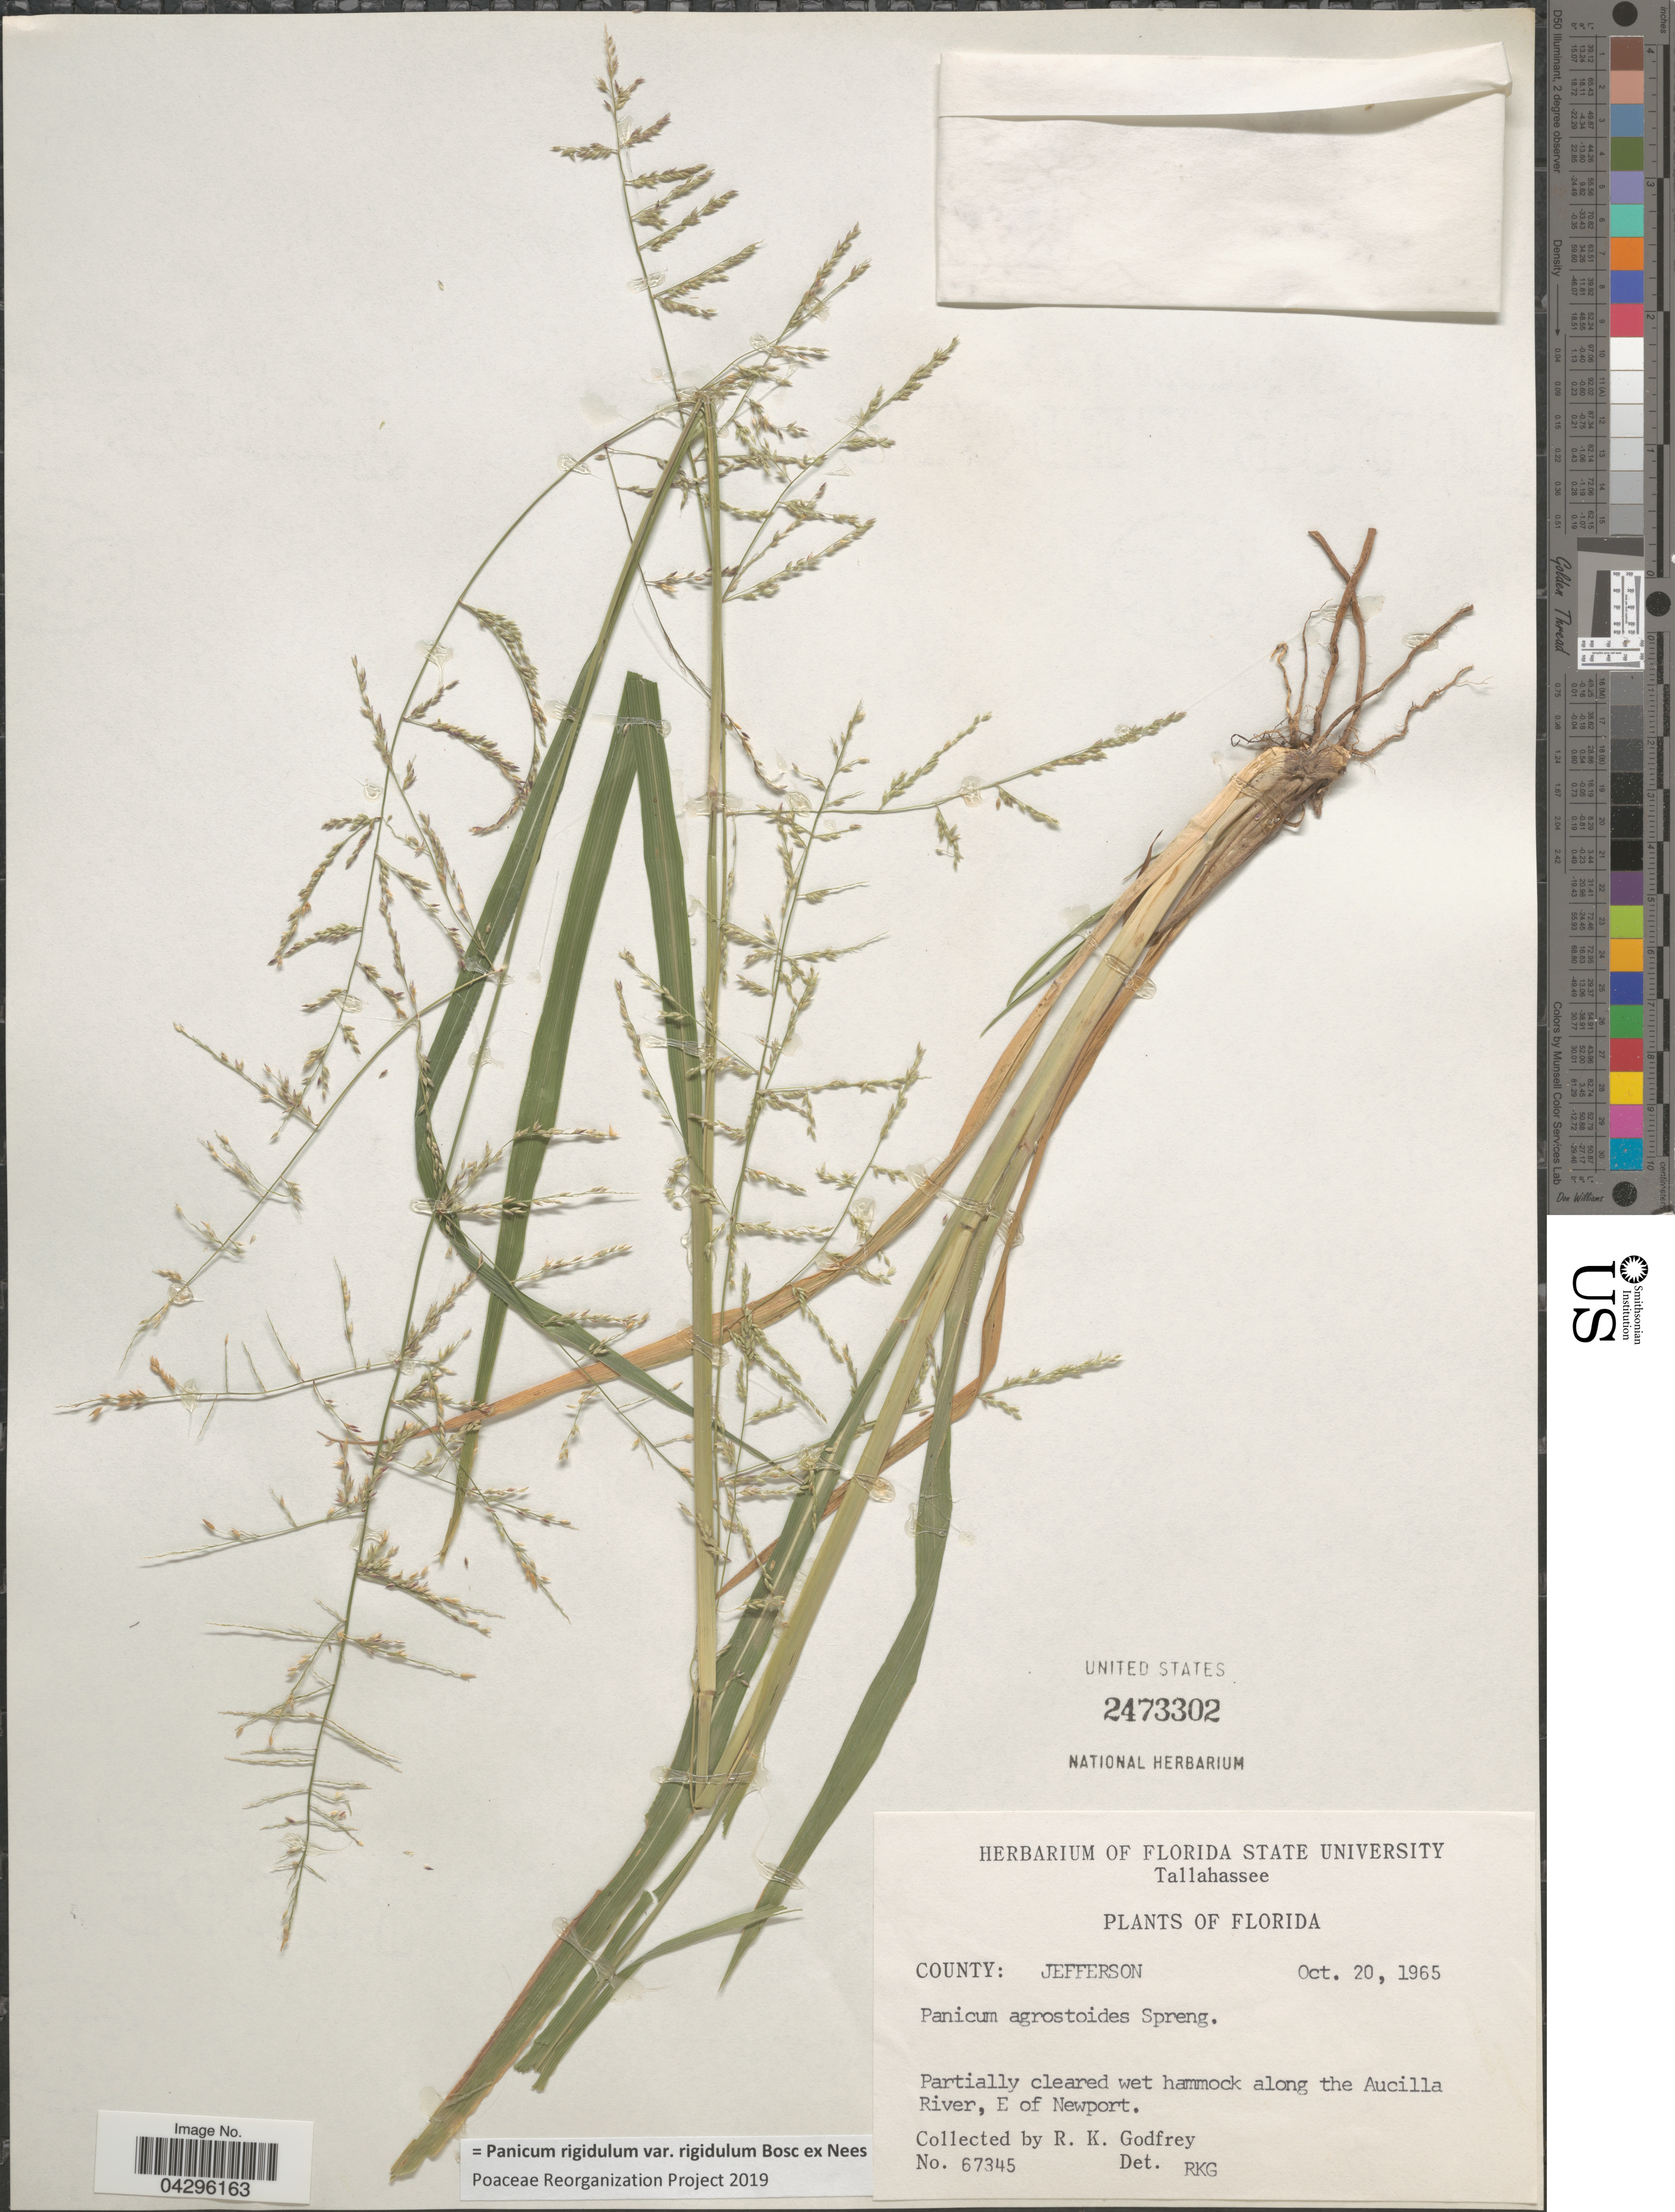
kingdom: Plantae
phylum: Tracheophyta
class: Liliopsida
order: Poales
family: Poaceae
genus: Panicum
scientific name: Panicum rigidulum var. rigidulum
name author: Bosc ex Nees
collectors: R. K. Godfrey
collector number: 67345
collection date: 1965-10-20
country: United States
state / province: Florida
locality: County: Jefferson. Partially cleared wet hammock along the Aucilla River, E of Newport.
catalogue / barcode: US 2473302